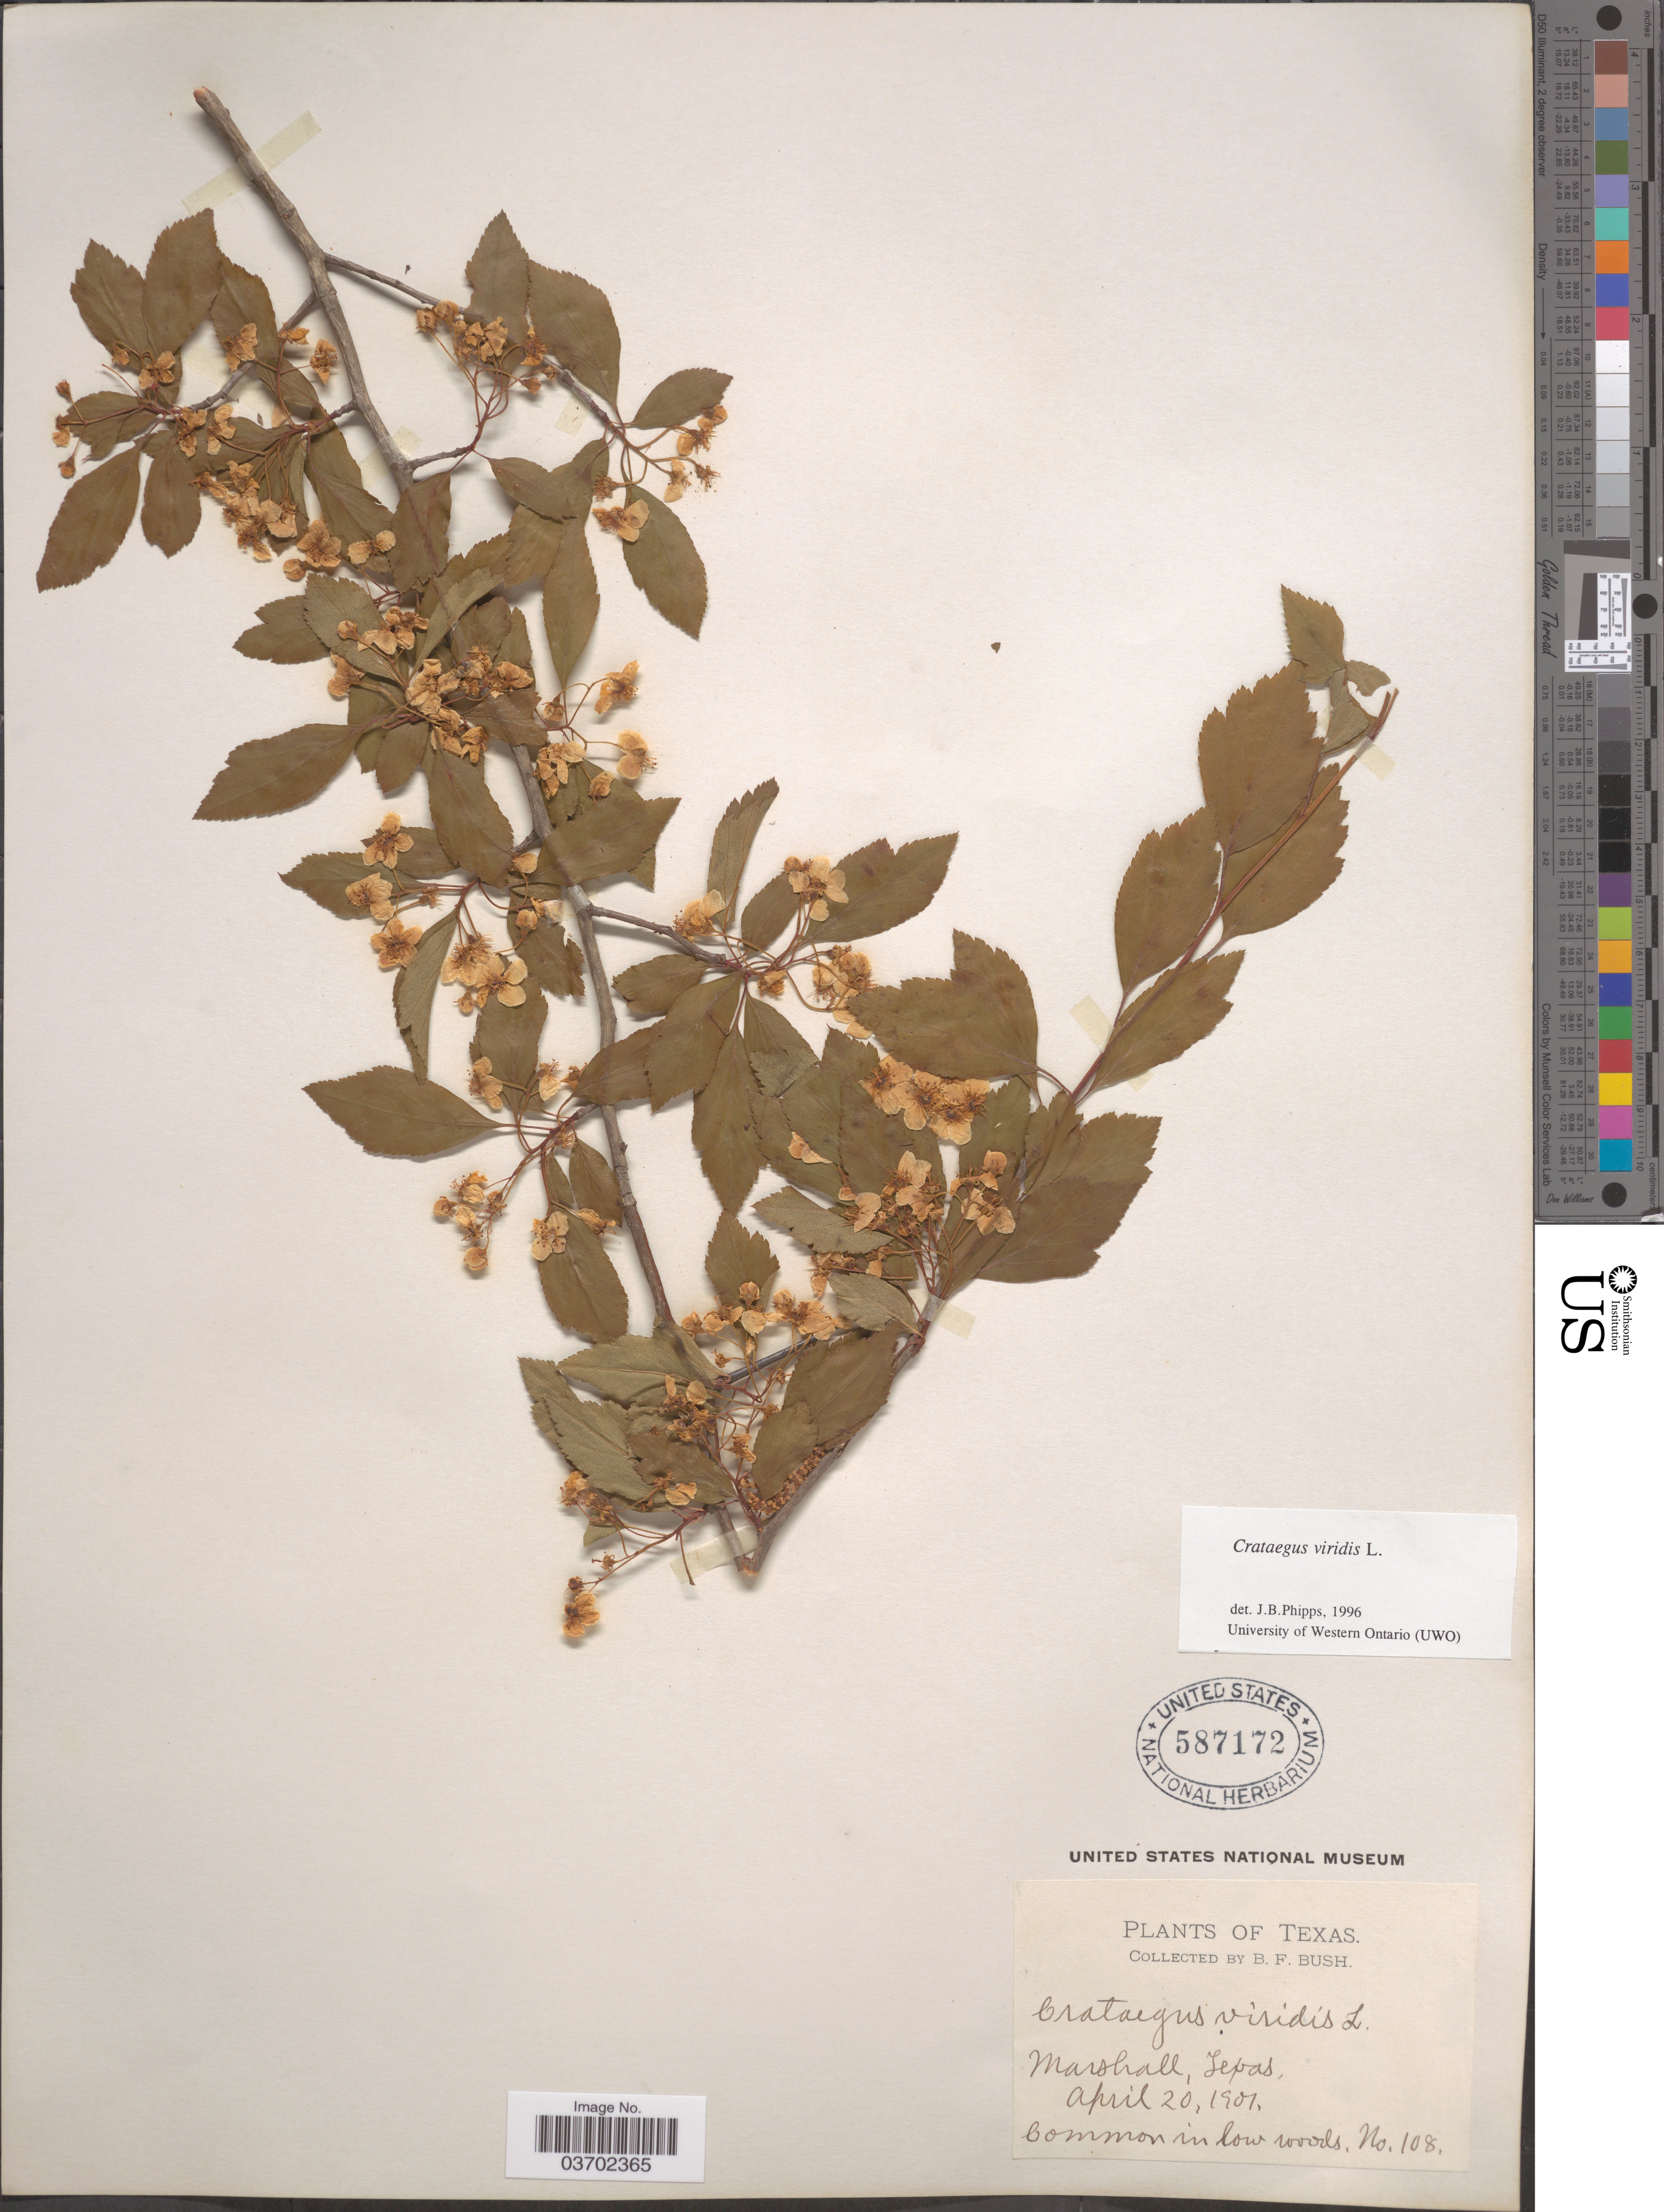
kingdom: Plantae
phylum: Tracheophyta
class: Magnoliopsida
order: Rosales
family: Rosaceae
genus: Crataegus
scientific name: Crataegus viridis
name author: L.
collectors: B. F. Bush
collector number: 108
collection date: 1901-04-20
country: United States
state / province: Texas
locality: Marshall.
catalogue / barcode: US 587172